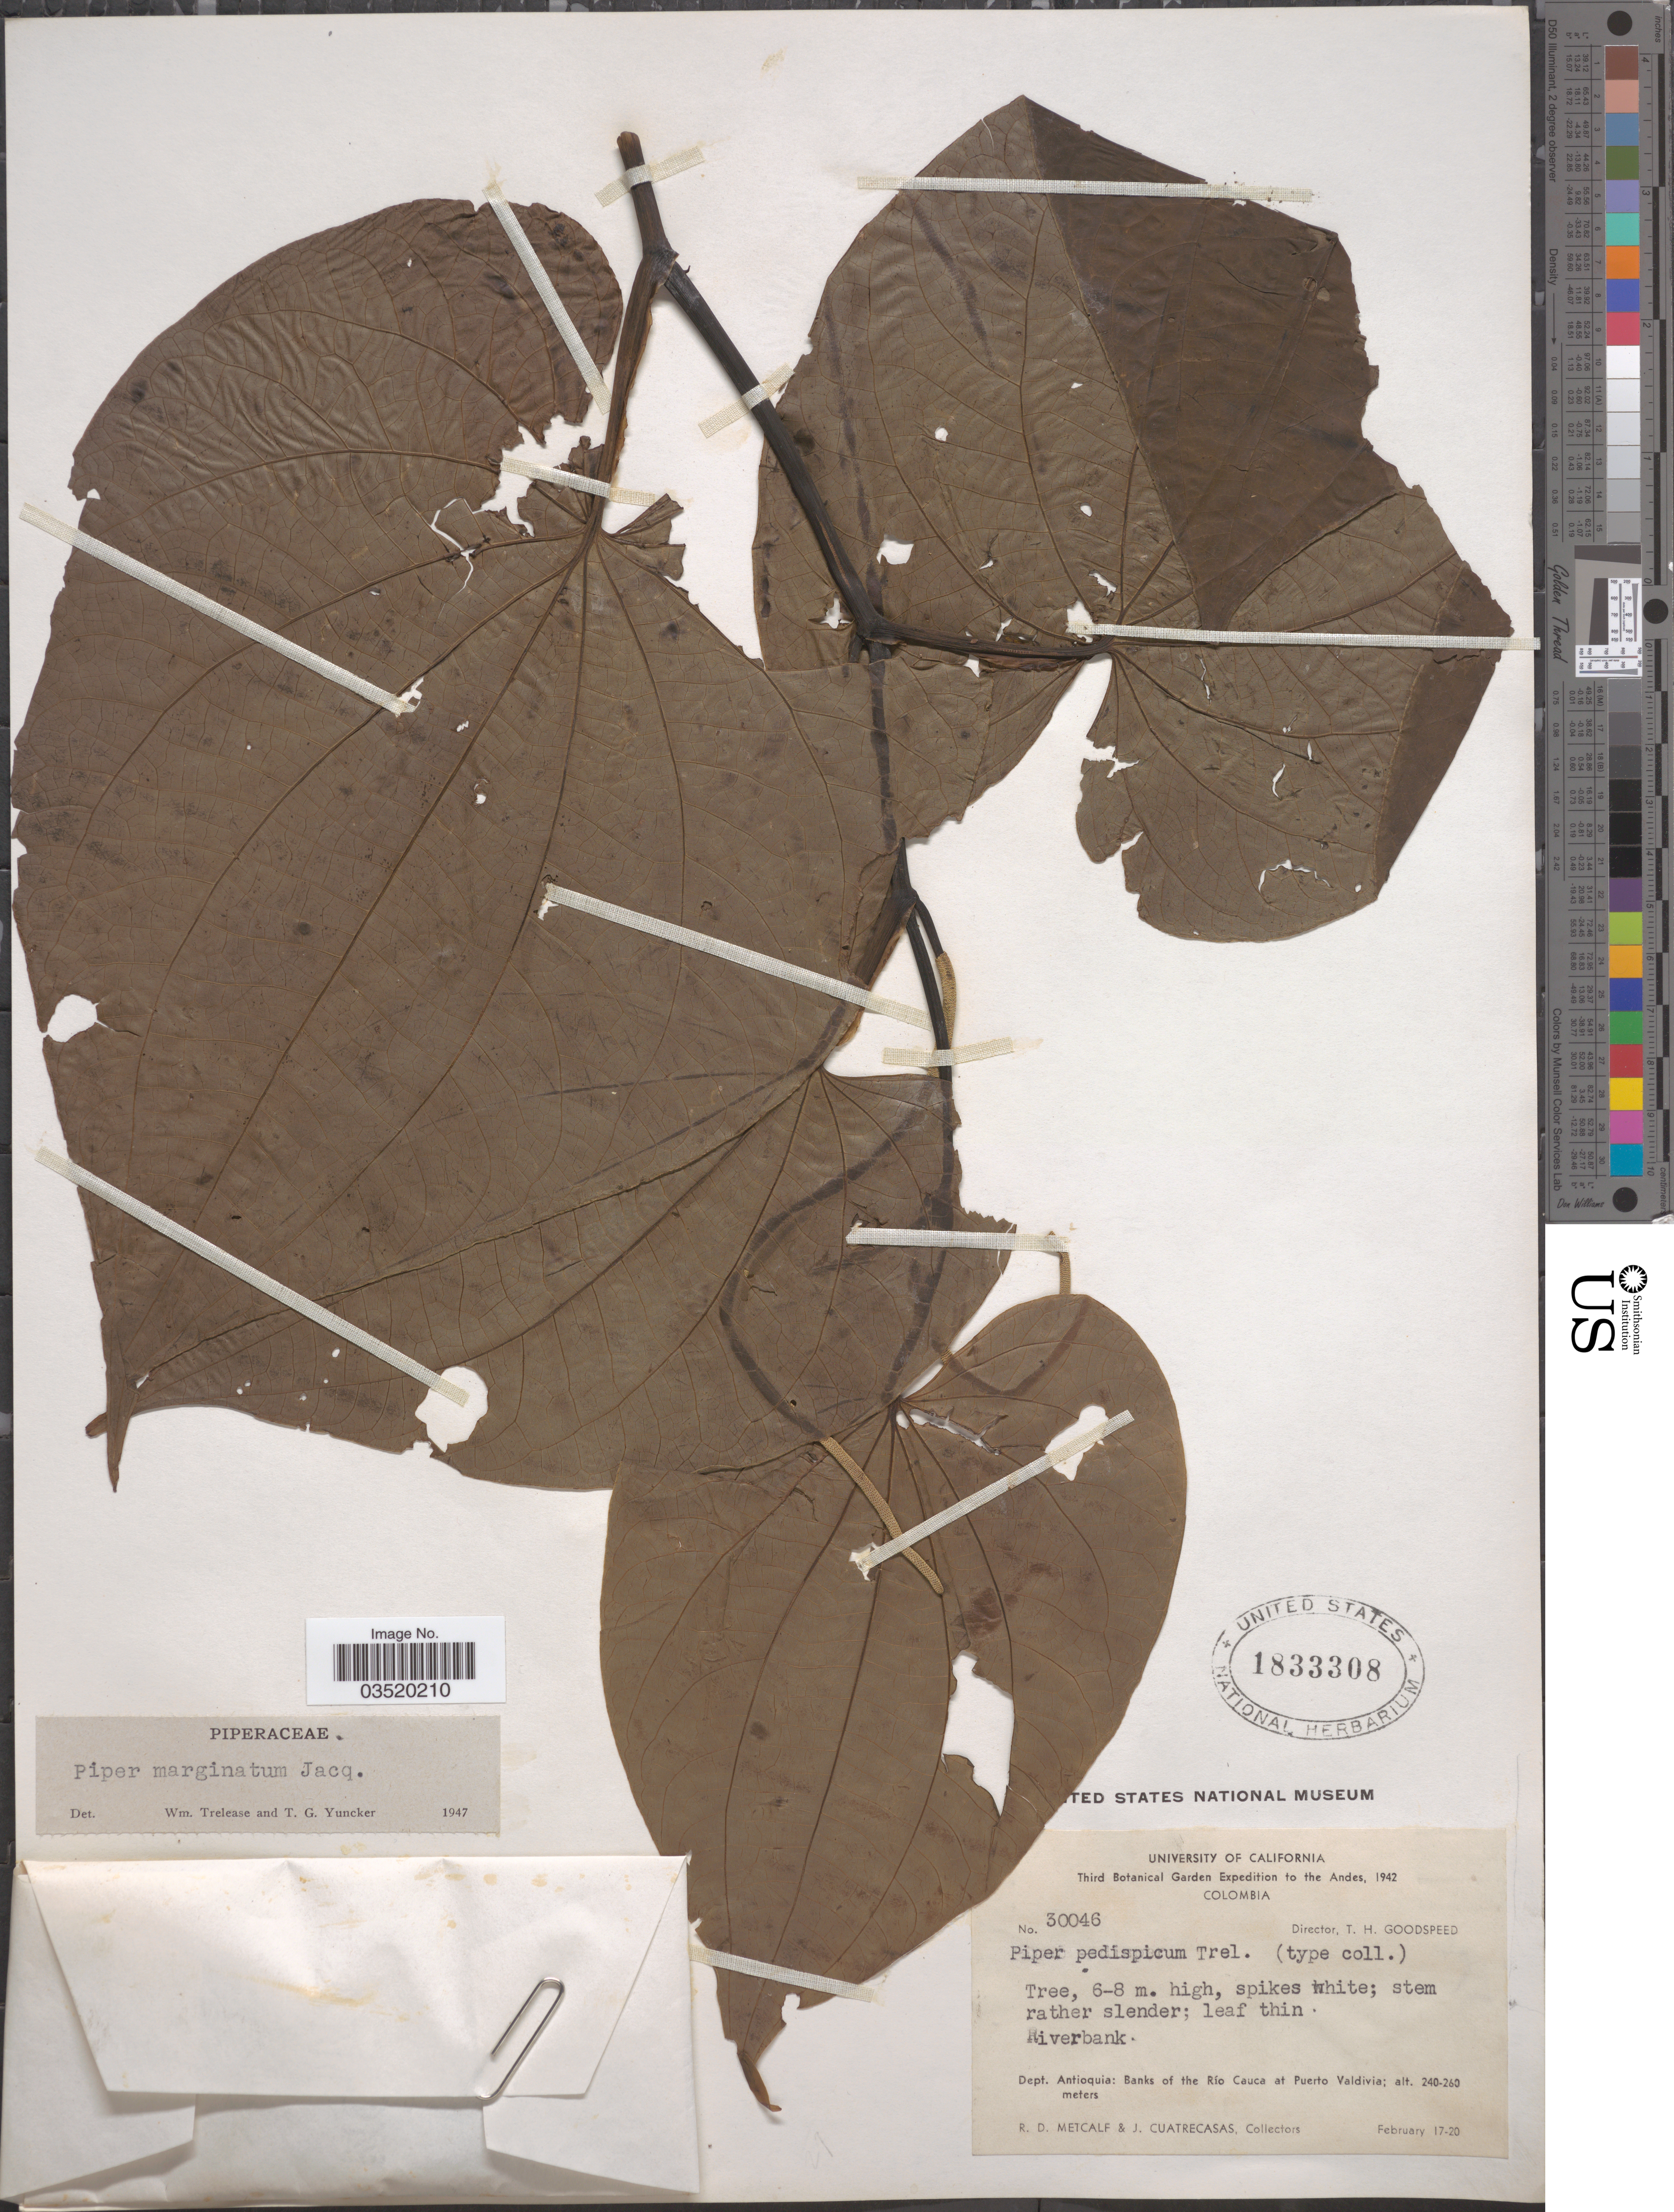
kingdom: Plantae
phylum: Tracheophyta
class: Magnoliopsida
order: Piperales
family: Piperaceae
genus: Piper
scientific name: Piper marginatum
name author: Jacq.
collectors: R. D. Metcalf & J. Cuatrecasas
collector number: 30046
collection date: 1942-02-17/1942-02-20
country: Colombia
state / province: Antioquia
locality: The Andes. Dept. Antioquia: Banks of the Río Cauca at Puerto Valdivia.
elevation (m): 240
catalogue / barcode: US 1833308